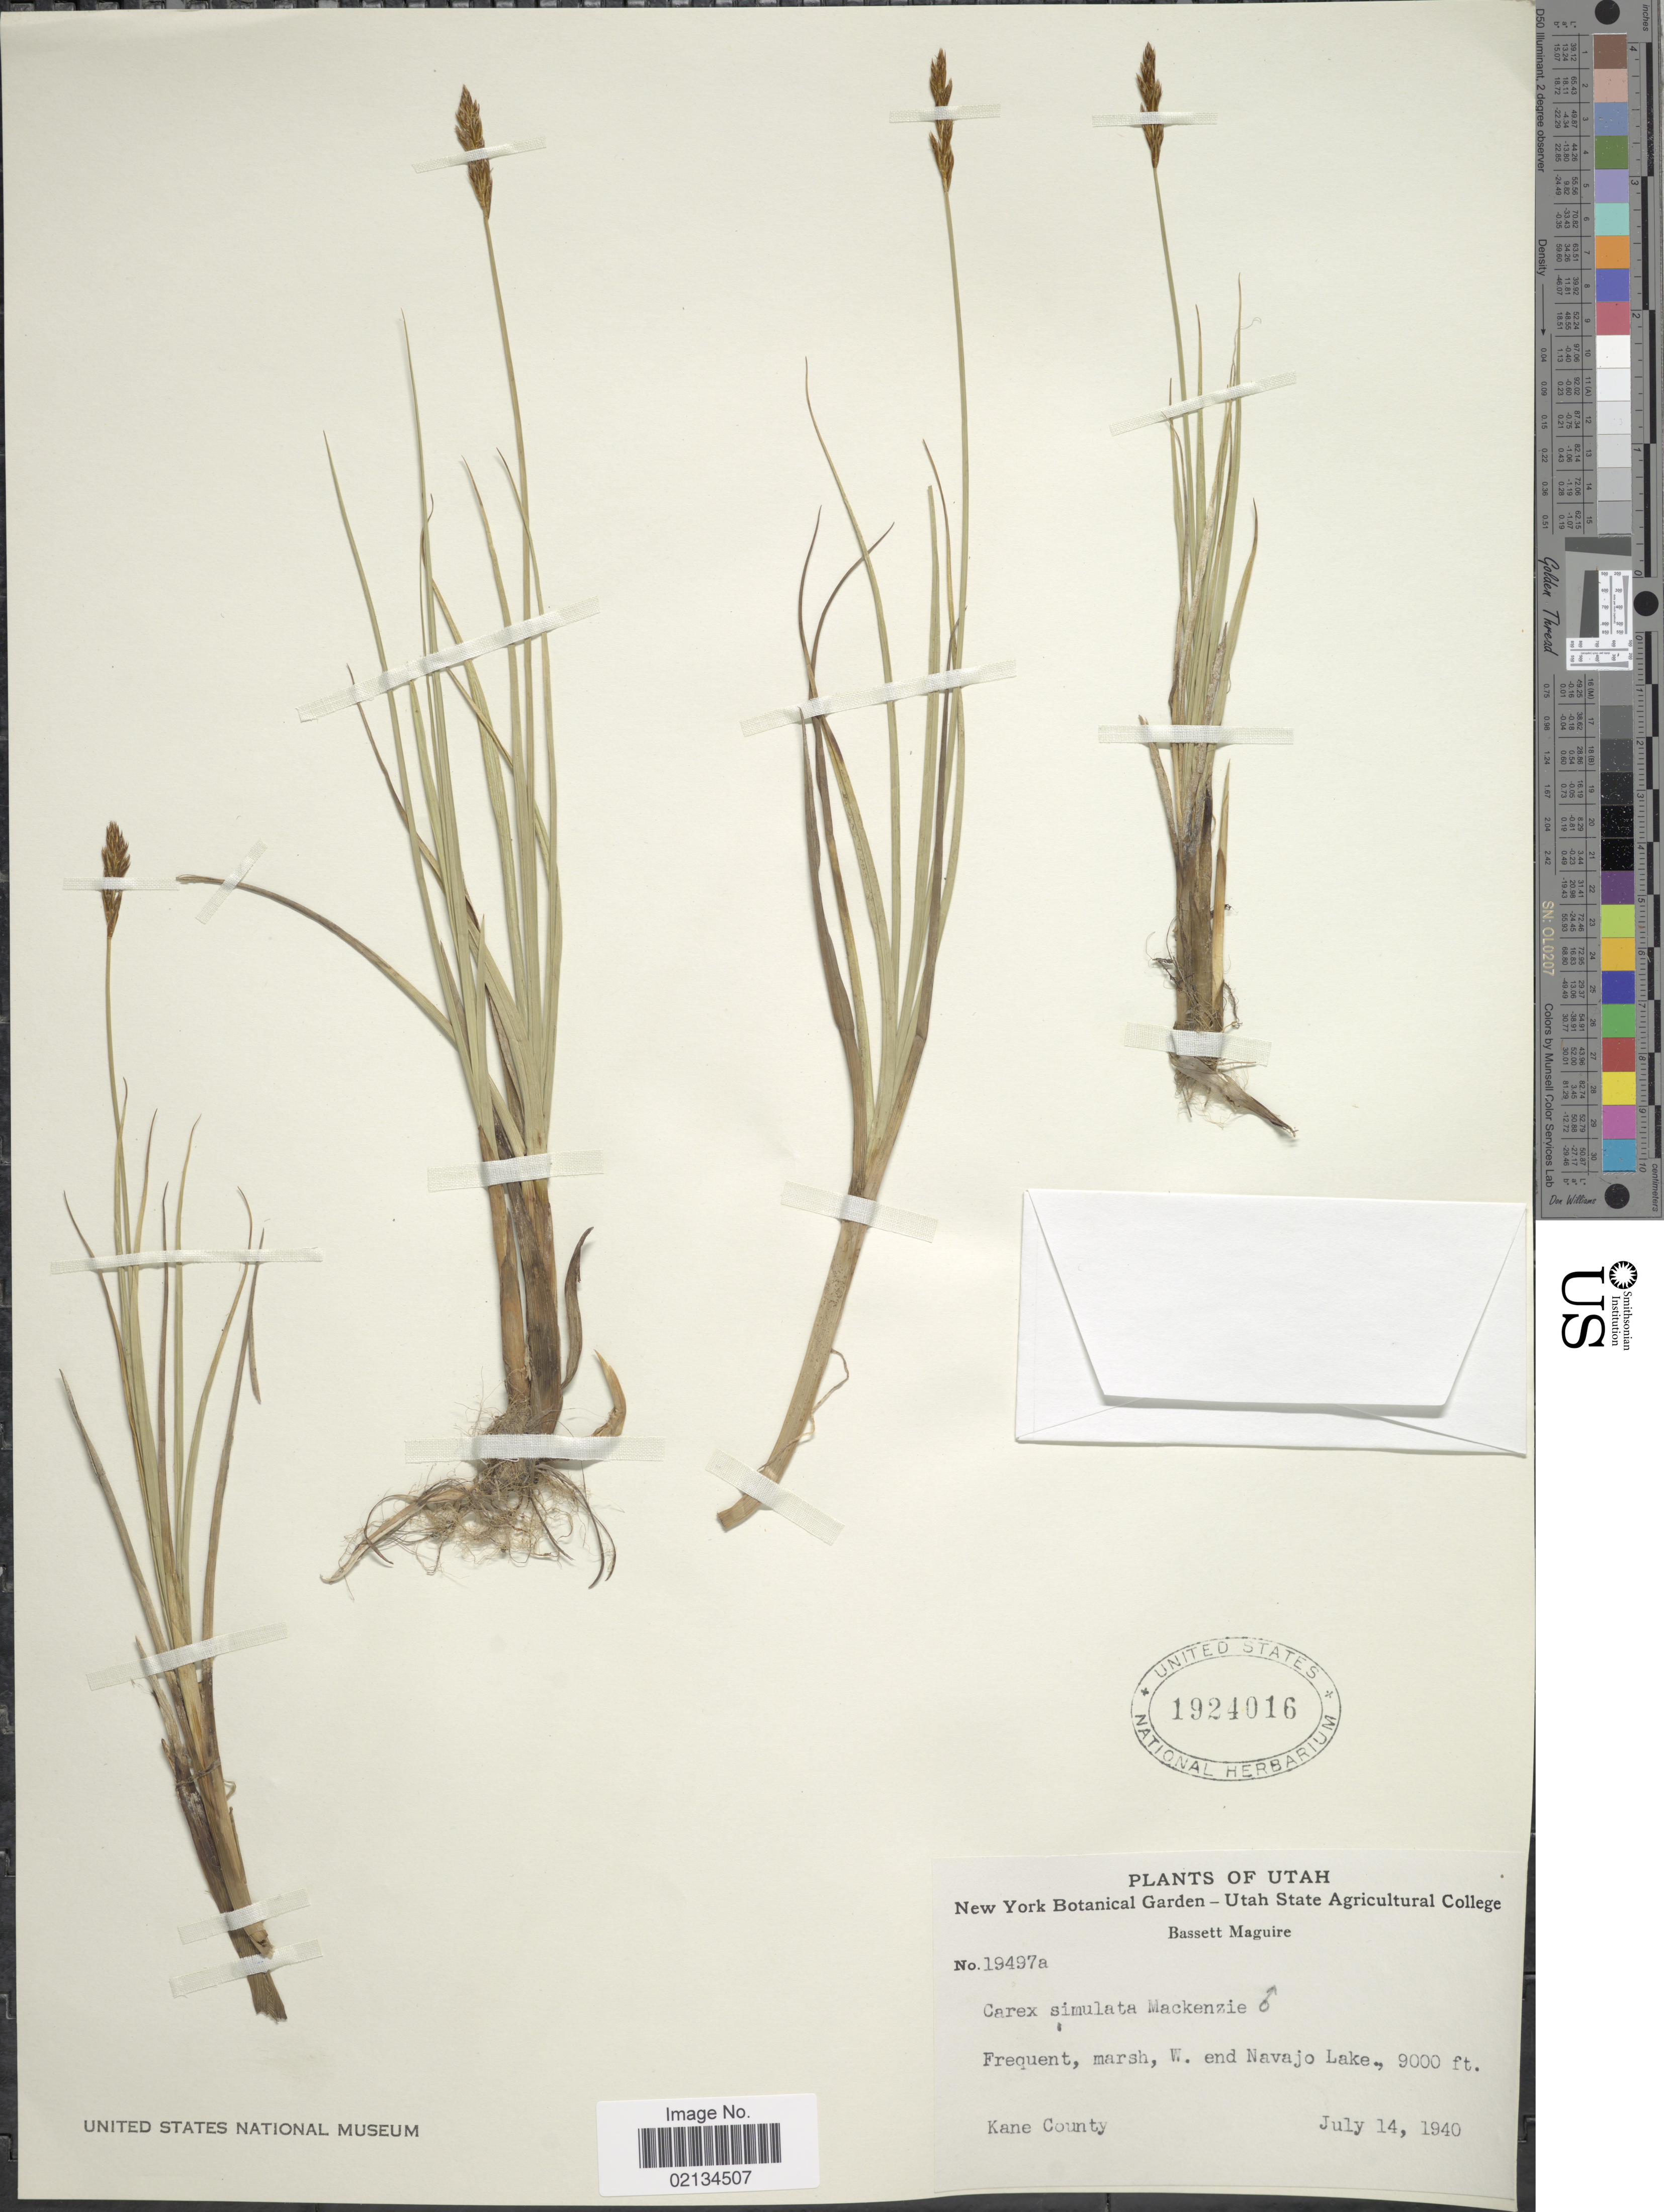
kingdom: Plantae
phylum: Tracheophyta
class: Liliopsida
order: Poales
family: Cyperaceae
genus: Carex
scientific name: Carex simulata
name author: Mack.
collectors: B. Maguire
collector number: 19497a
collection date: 1940-07-14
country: United States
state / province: Utah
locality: W. end of Navajo Lake, Kane County.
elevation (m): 2743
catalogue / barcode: US 1924016